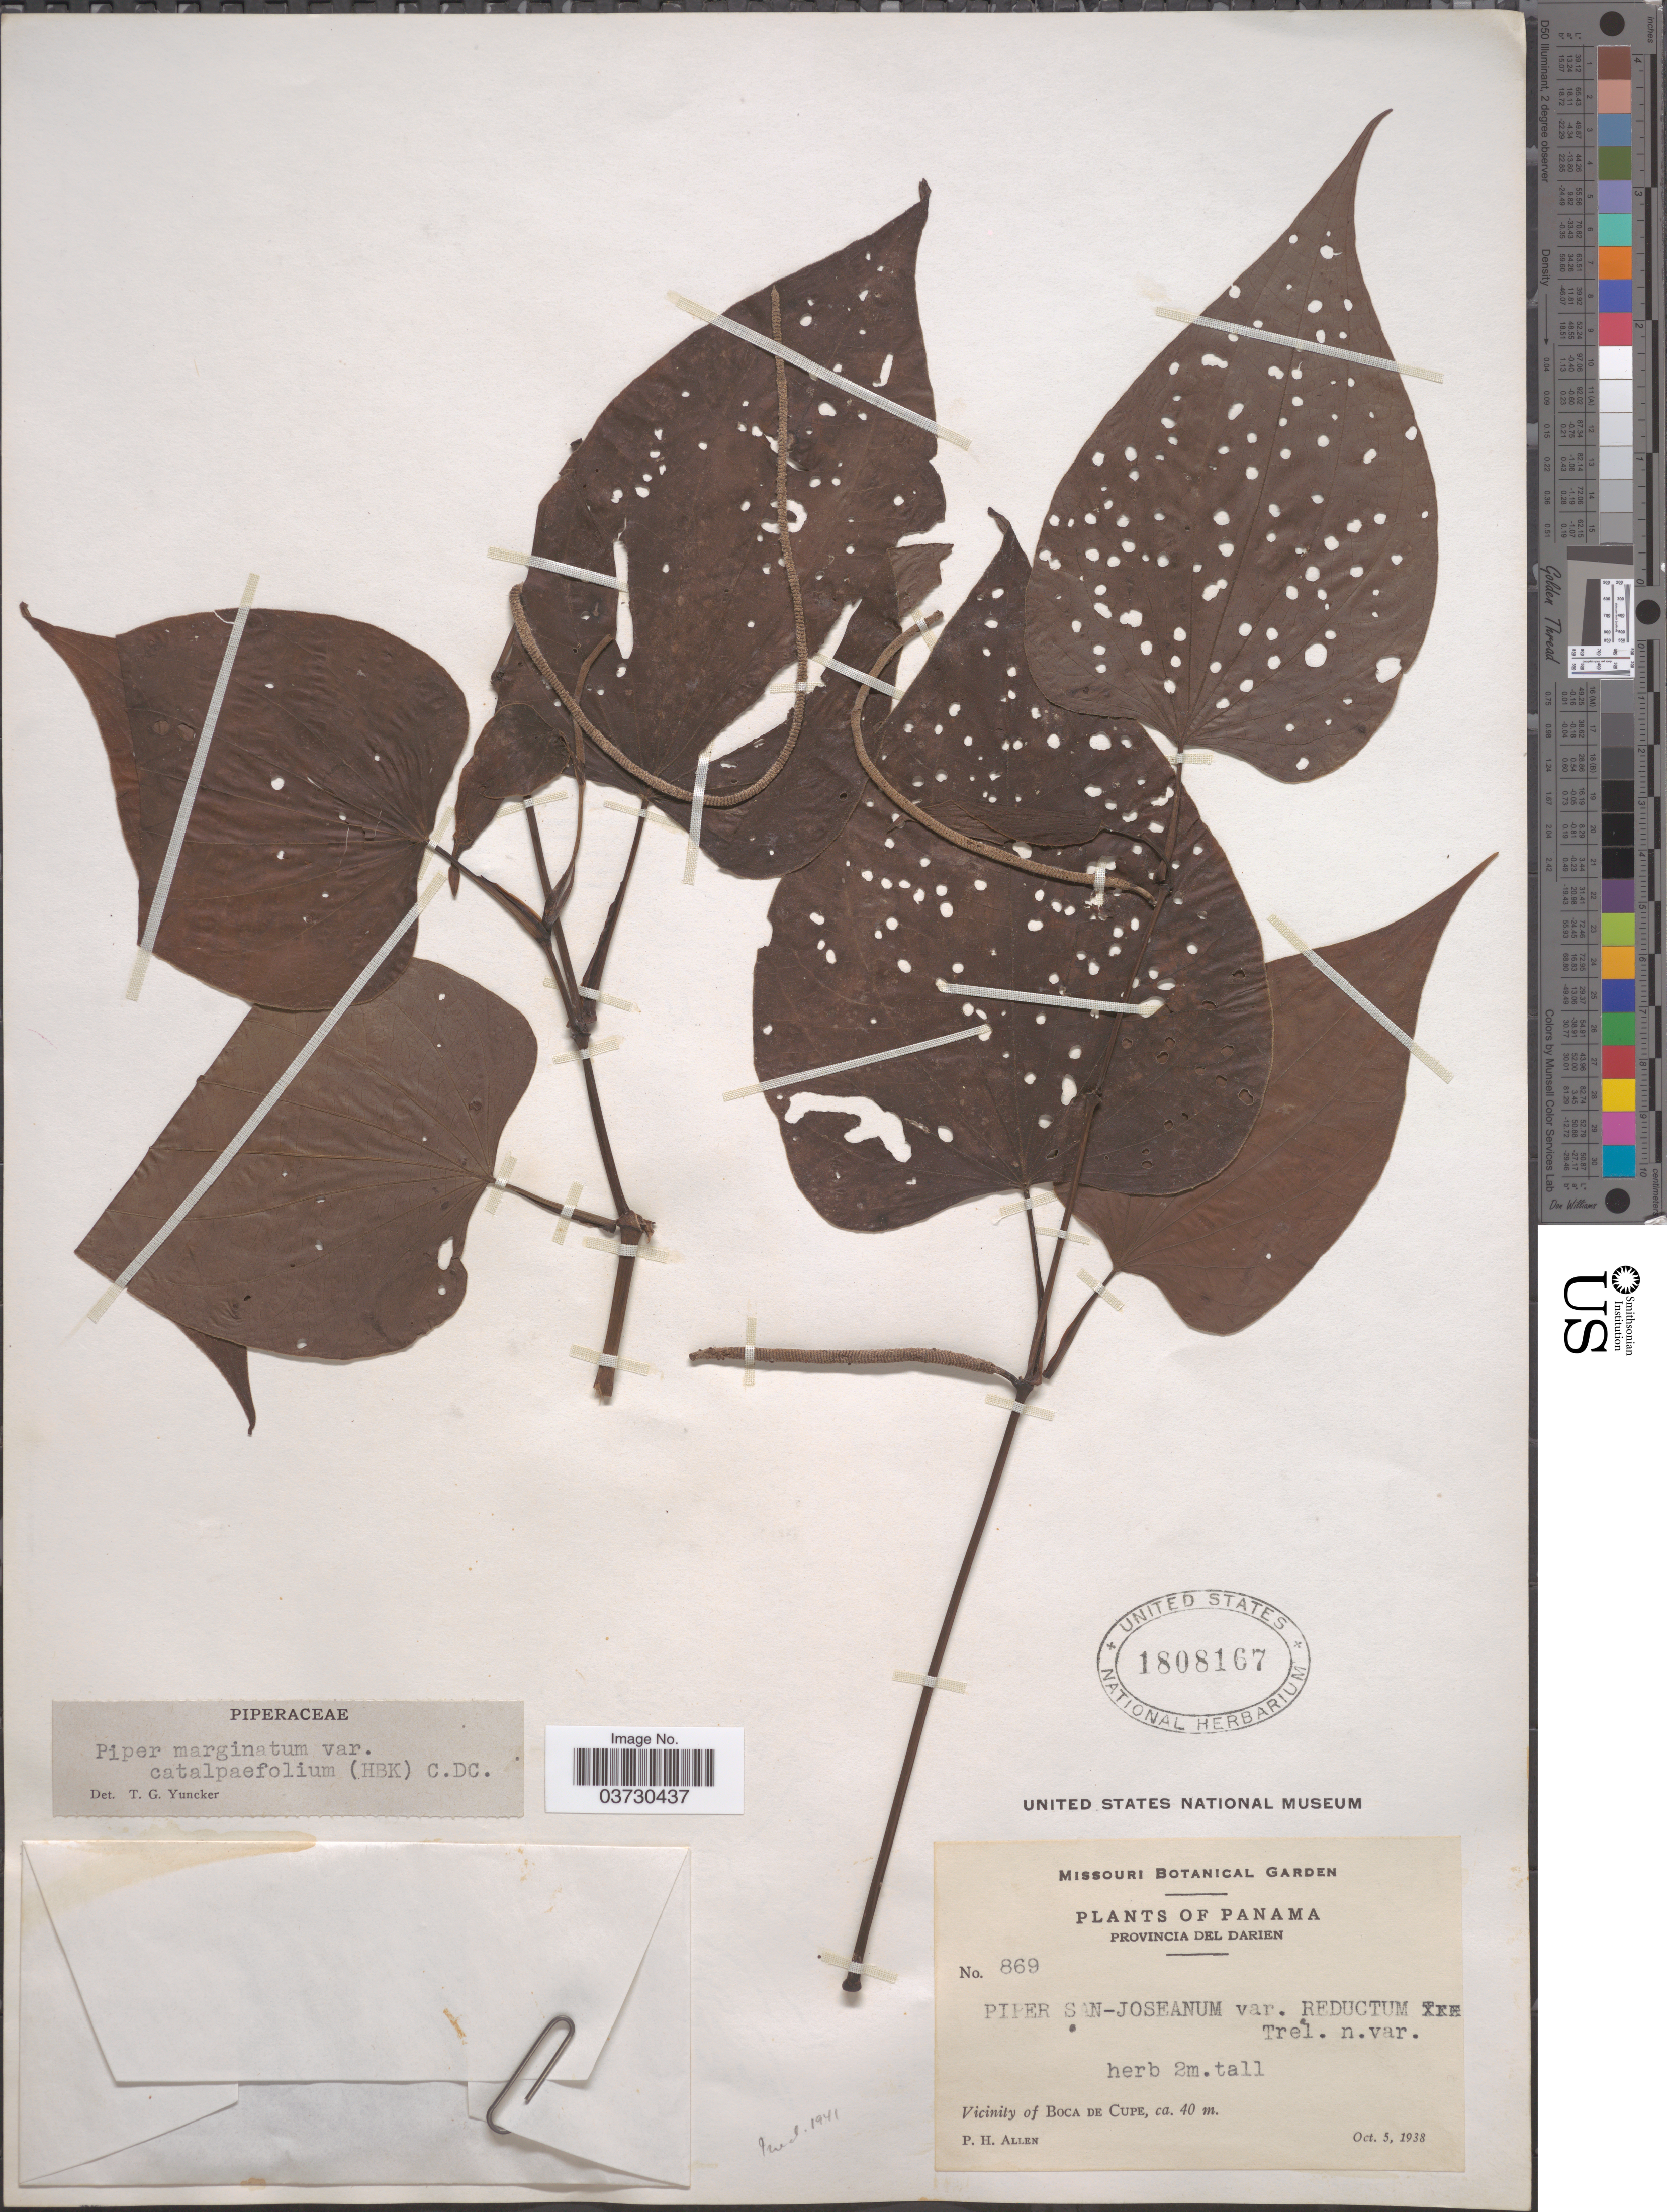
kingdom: Plantae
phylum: Tracheophyta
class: Magnoliopsida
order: Piperales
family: Piperaceae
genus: Piper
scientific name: Piper marginatum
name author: Jacq.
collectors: P. H. Allen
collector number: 869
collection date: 1938-10-05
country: Panama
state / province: Darien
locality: Vicinity of Boca de Cupe.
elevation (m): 40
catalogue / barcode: US 1808167